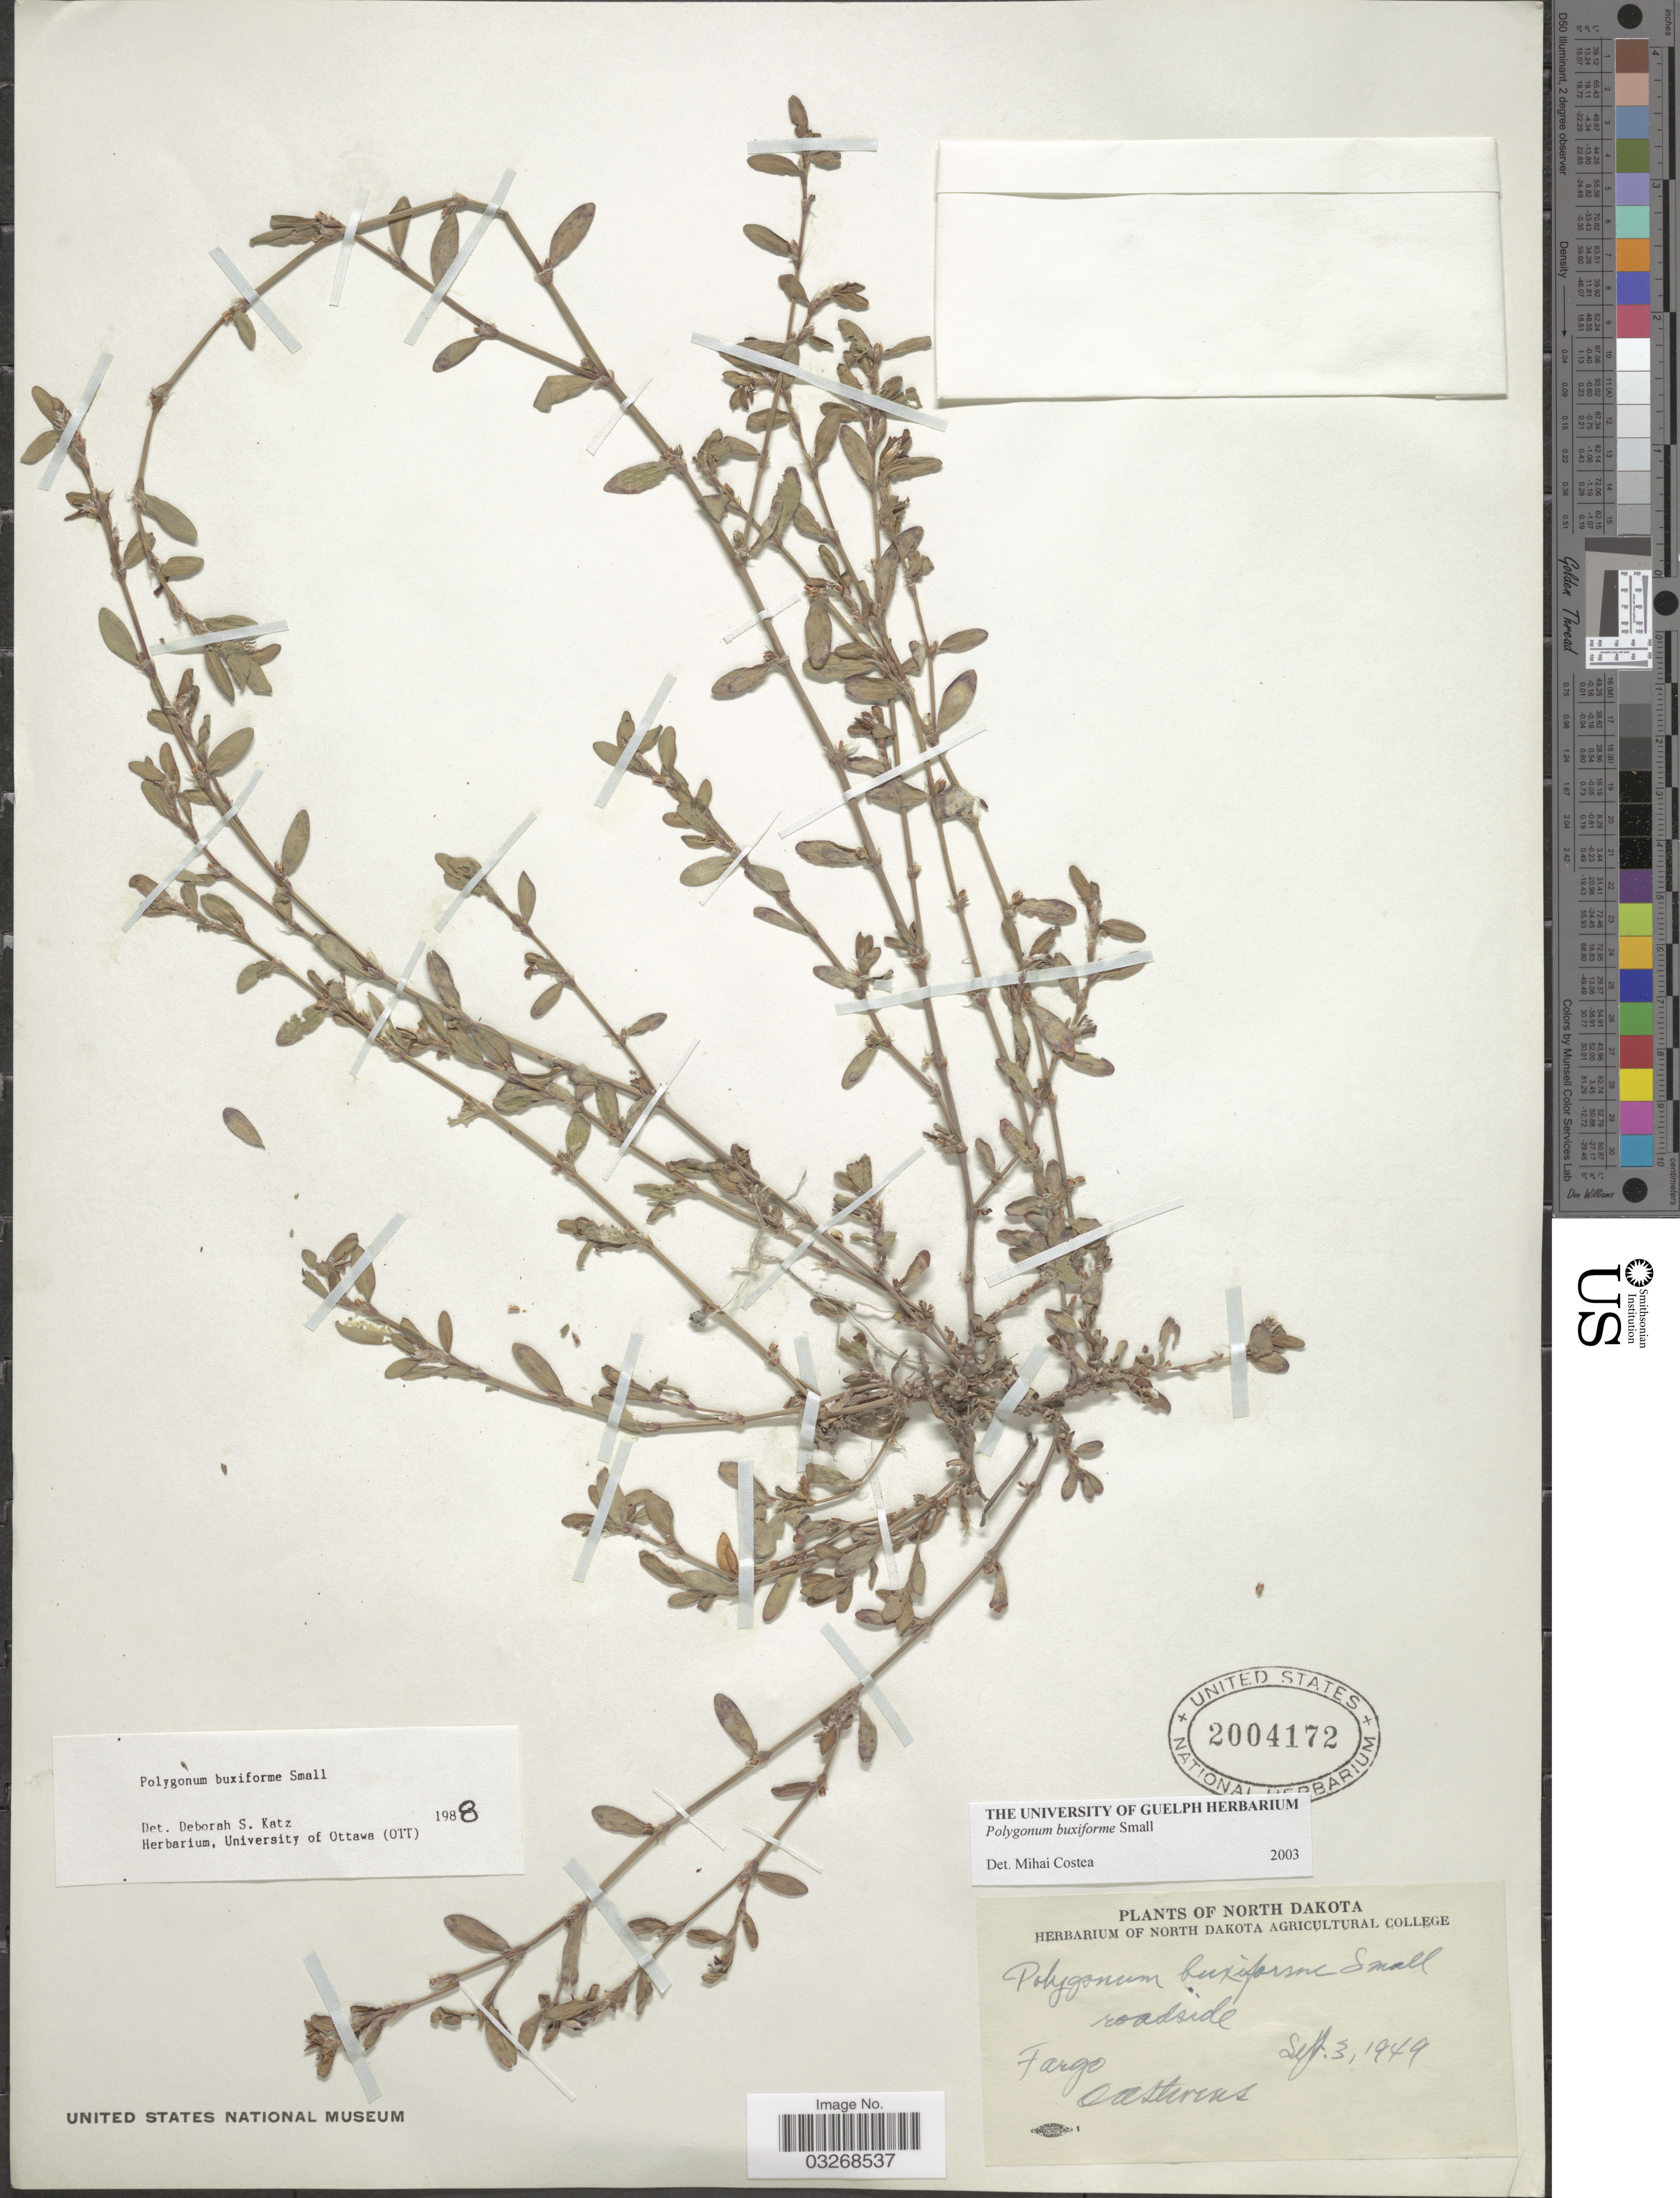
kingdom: Plantae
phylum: Tracheophyta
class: Magnoliopsida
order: Caryophyllales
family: Polygonaceae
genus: Polygonum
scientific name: Polygonum buxiforme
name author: Small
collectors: O. A. Stevens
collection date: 1949-09-03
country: United States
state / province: North Dakota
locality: Fargo.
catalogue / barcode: US 2004172